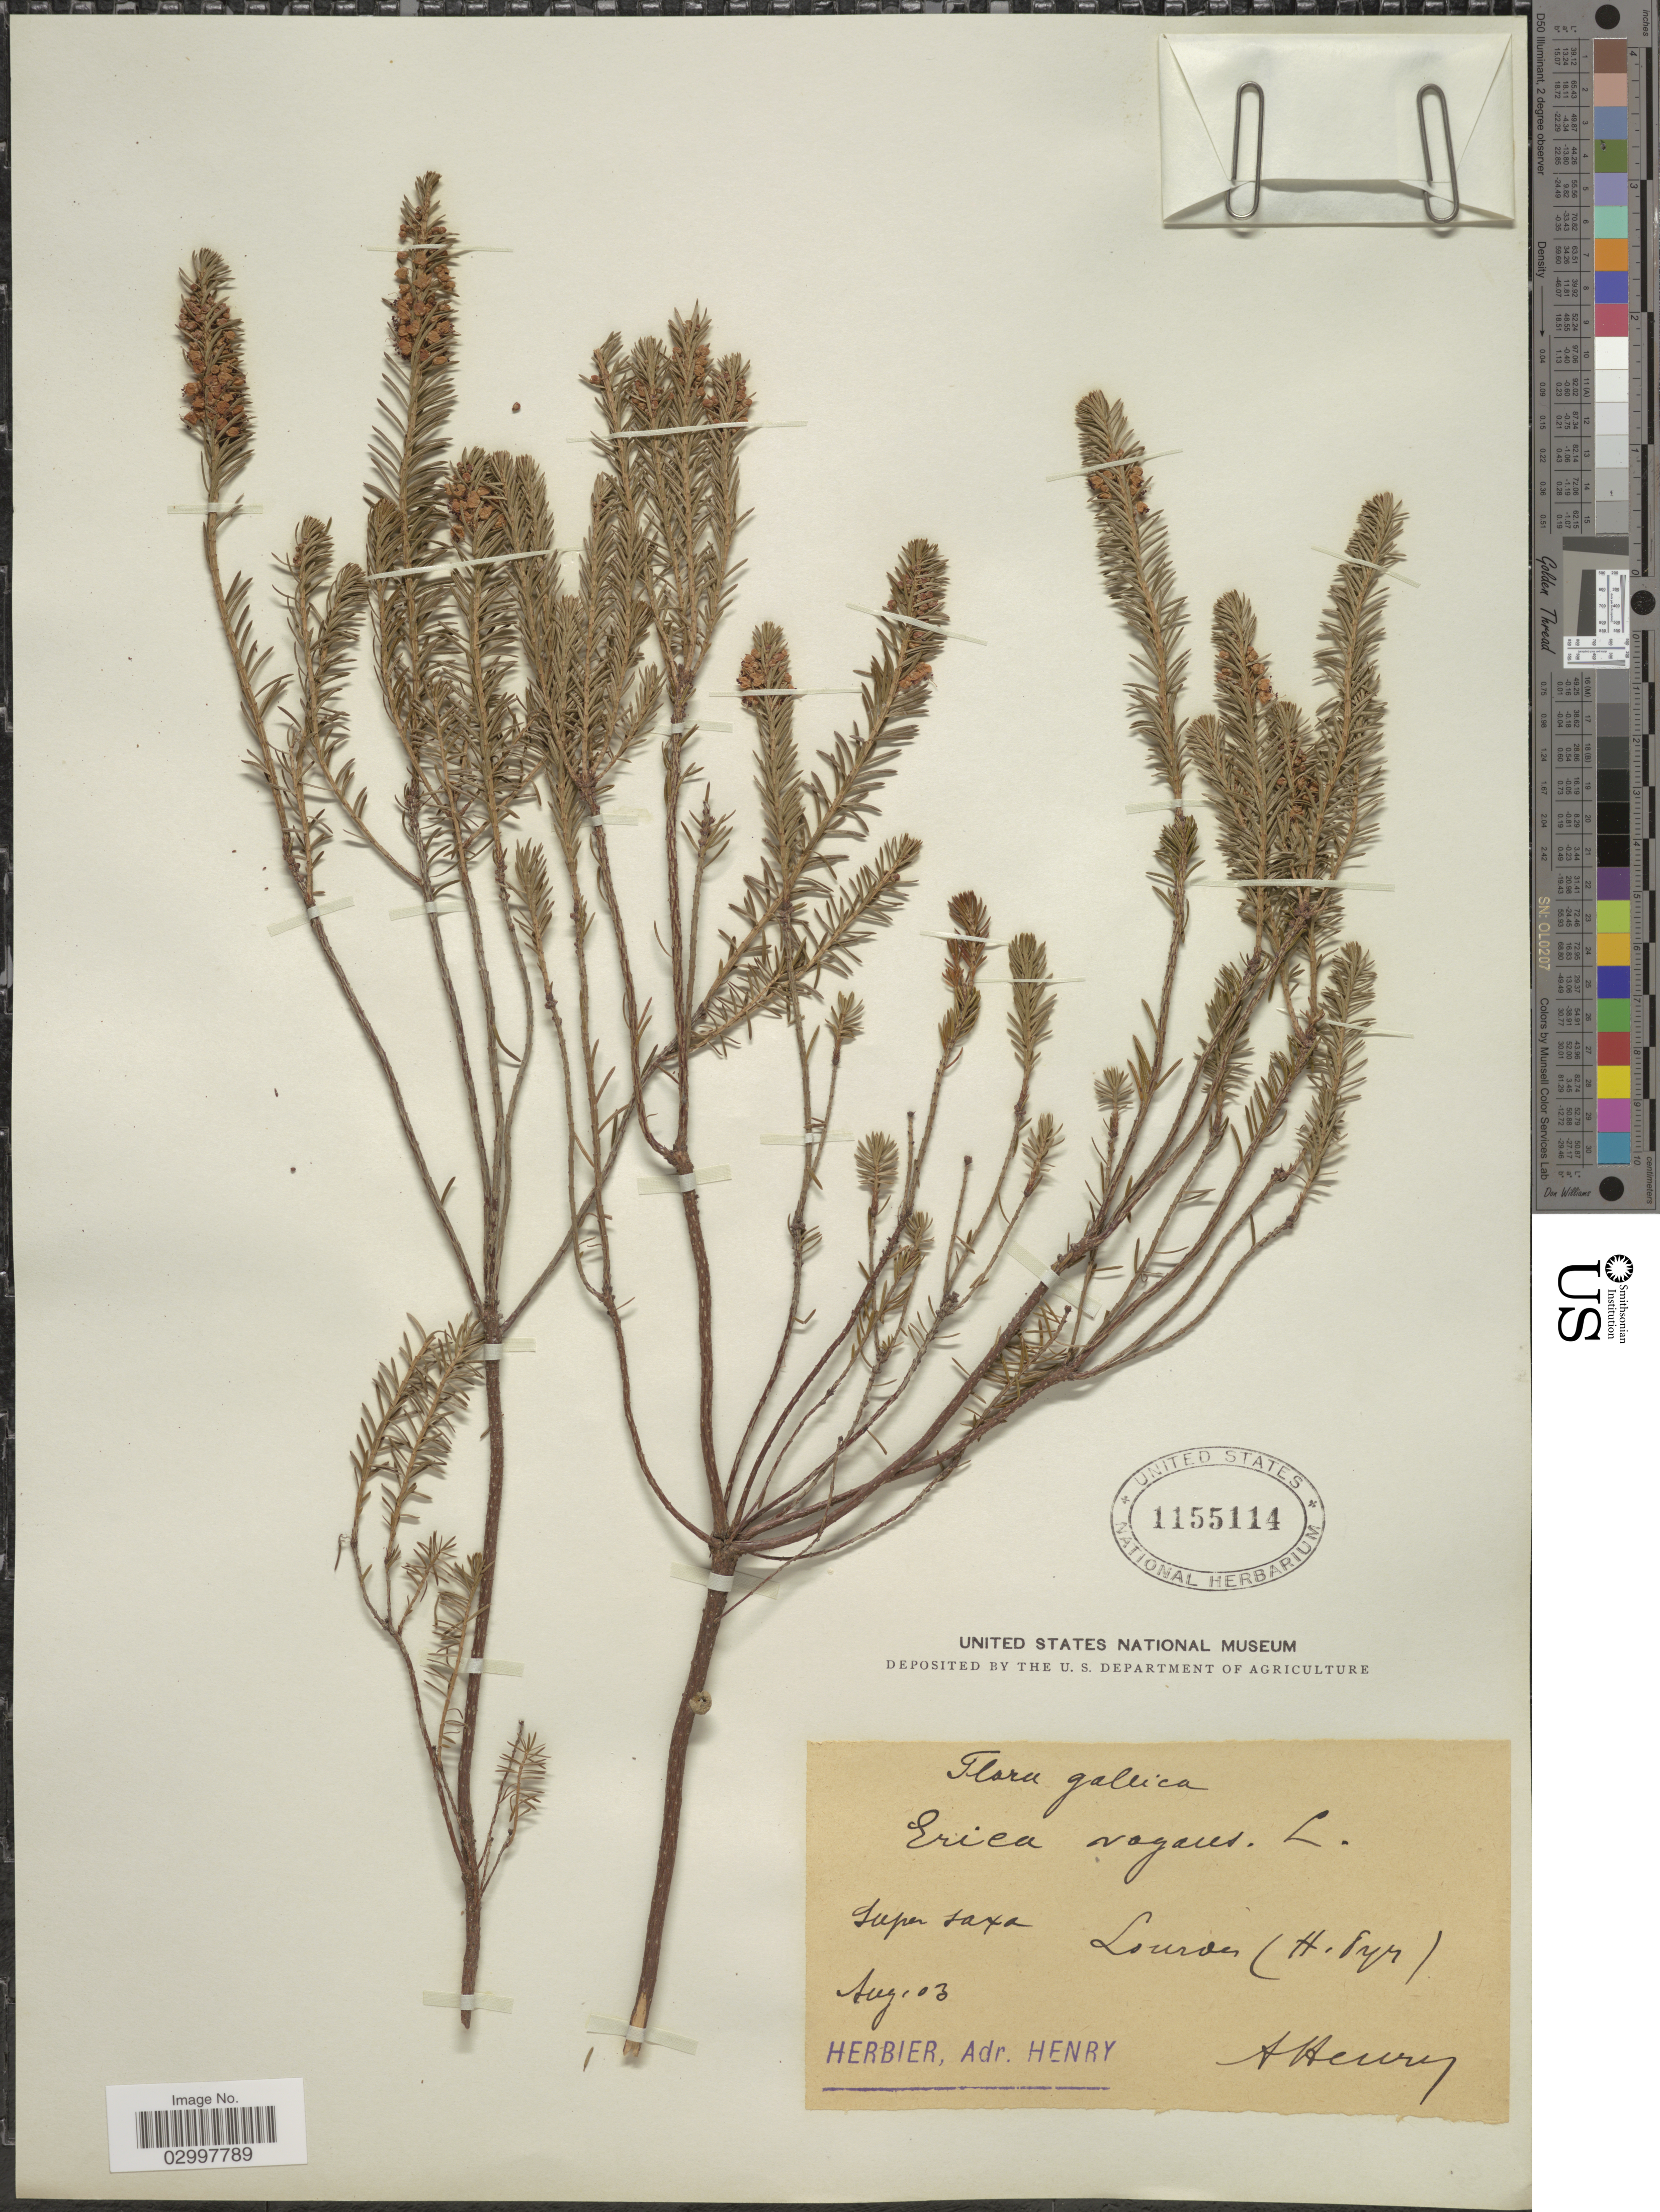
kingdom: Plantae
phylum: Tracheophyta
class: Magnoliopsida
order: Ericales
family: Ericaceae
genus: Erica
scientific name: Erica vagans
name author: L.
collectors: A. Henry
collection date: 1903-08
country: France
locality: Gallica. Lourdes (H. Pyr).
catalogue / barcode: US 1155114